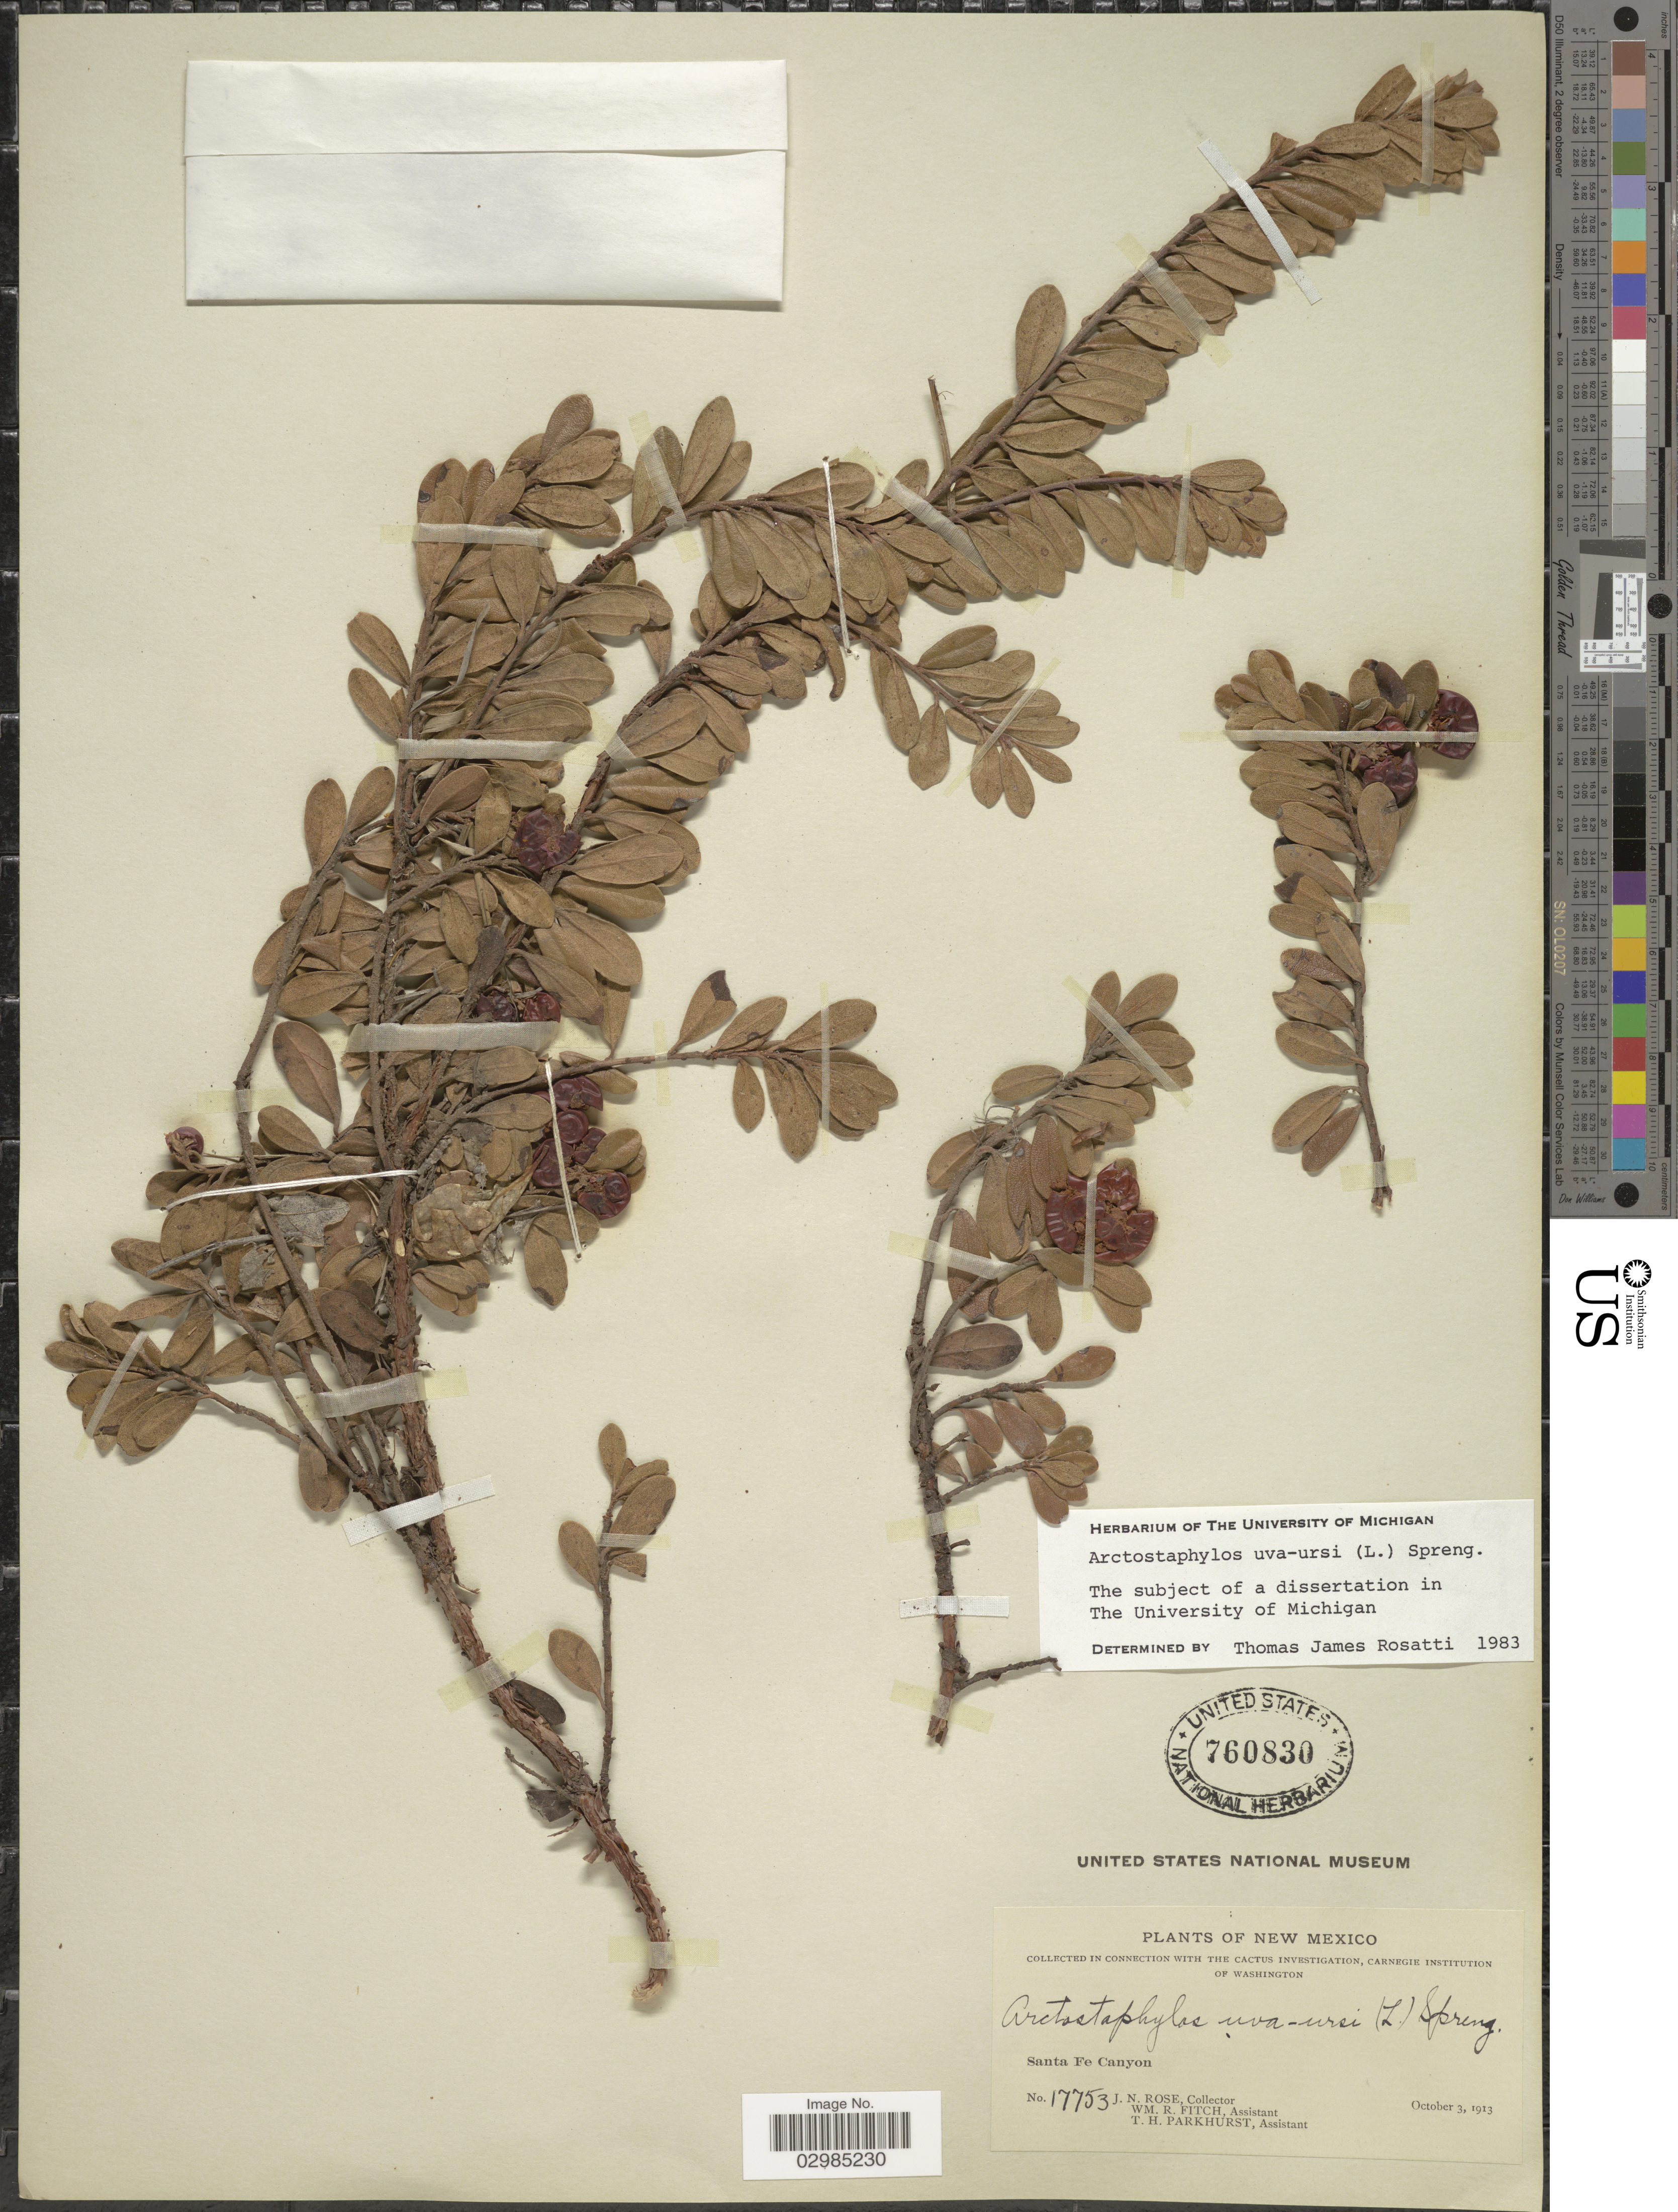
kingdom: Plantae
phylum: Tracheophyta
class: Magnoliopsida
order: Ericales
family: Ericaceae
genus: Arctostaphylos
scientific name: Arctostaphylos uva-ursi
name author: (L.) Spreng.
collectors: J. N. Rose, W. R. Fitch & T. Parkhurst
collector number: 17753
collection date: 1913-10-03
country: United States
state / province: New Mexico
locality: Santa Fe Canyon.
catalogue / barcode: US 760830